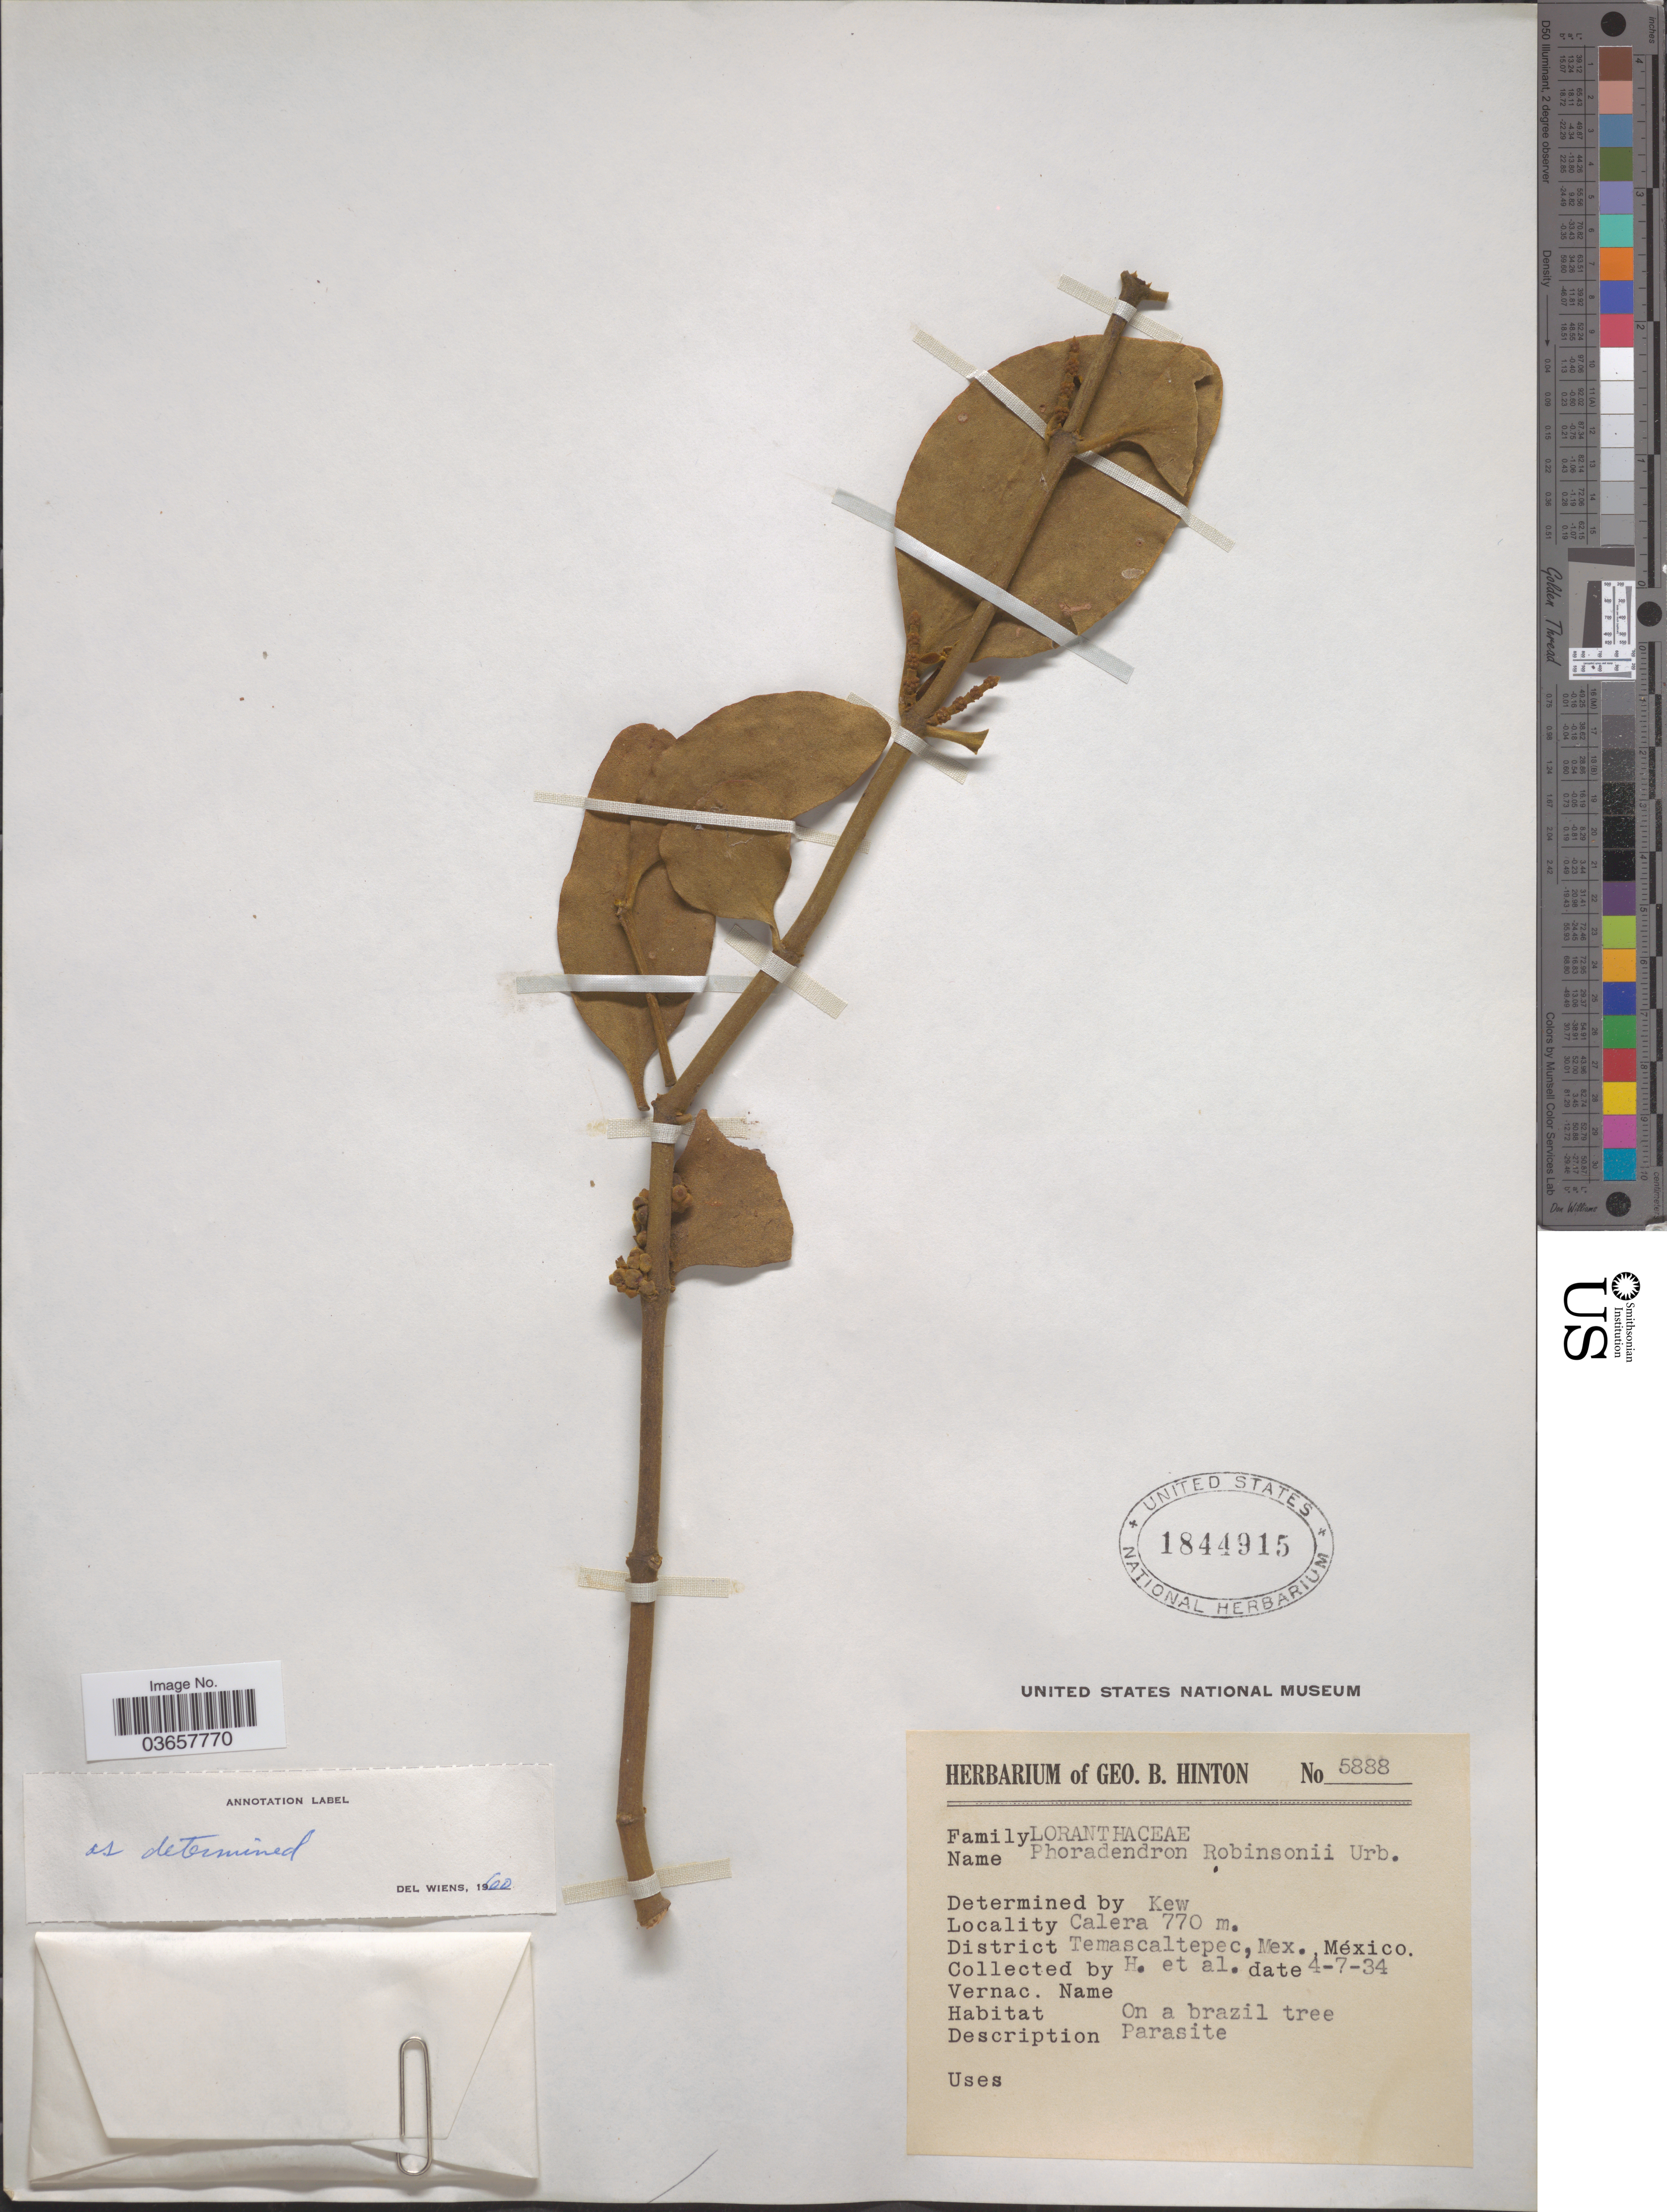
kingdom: Plantae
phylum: Tracheophyta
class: Magnoliopsida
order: Santalales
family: Viscaceae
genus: Phoradendron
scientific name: Phoradendron robinsonii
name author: Urb.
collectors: G. B. Hinton & et al.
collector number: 5888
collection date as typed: Transcribed d/m/y: 4/7/34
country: Mexico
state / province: México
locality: Calera. District Temascaltepec.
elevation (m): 770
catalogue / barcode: US 1844915